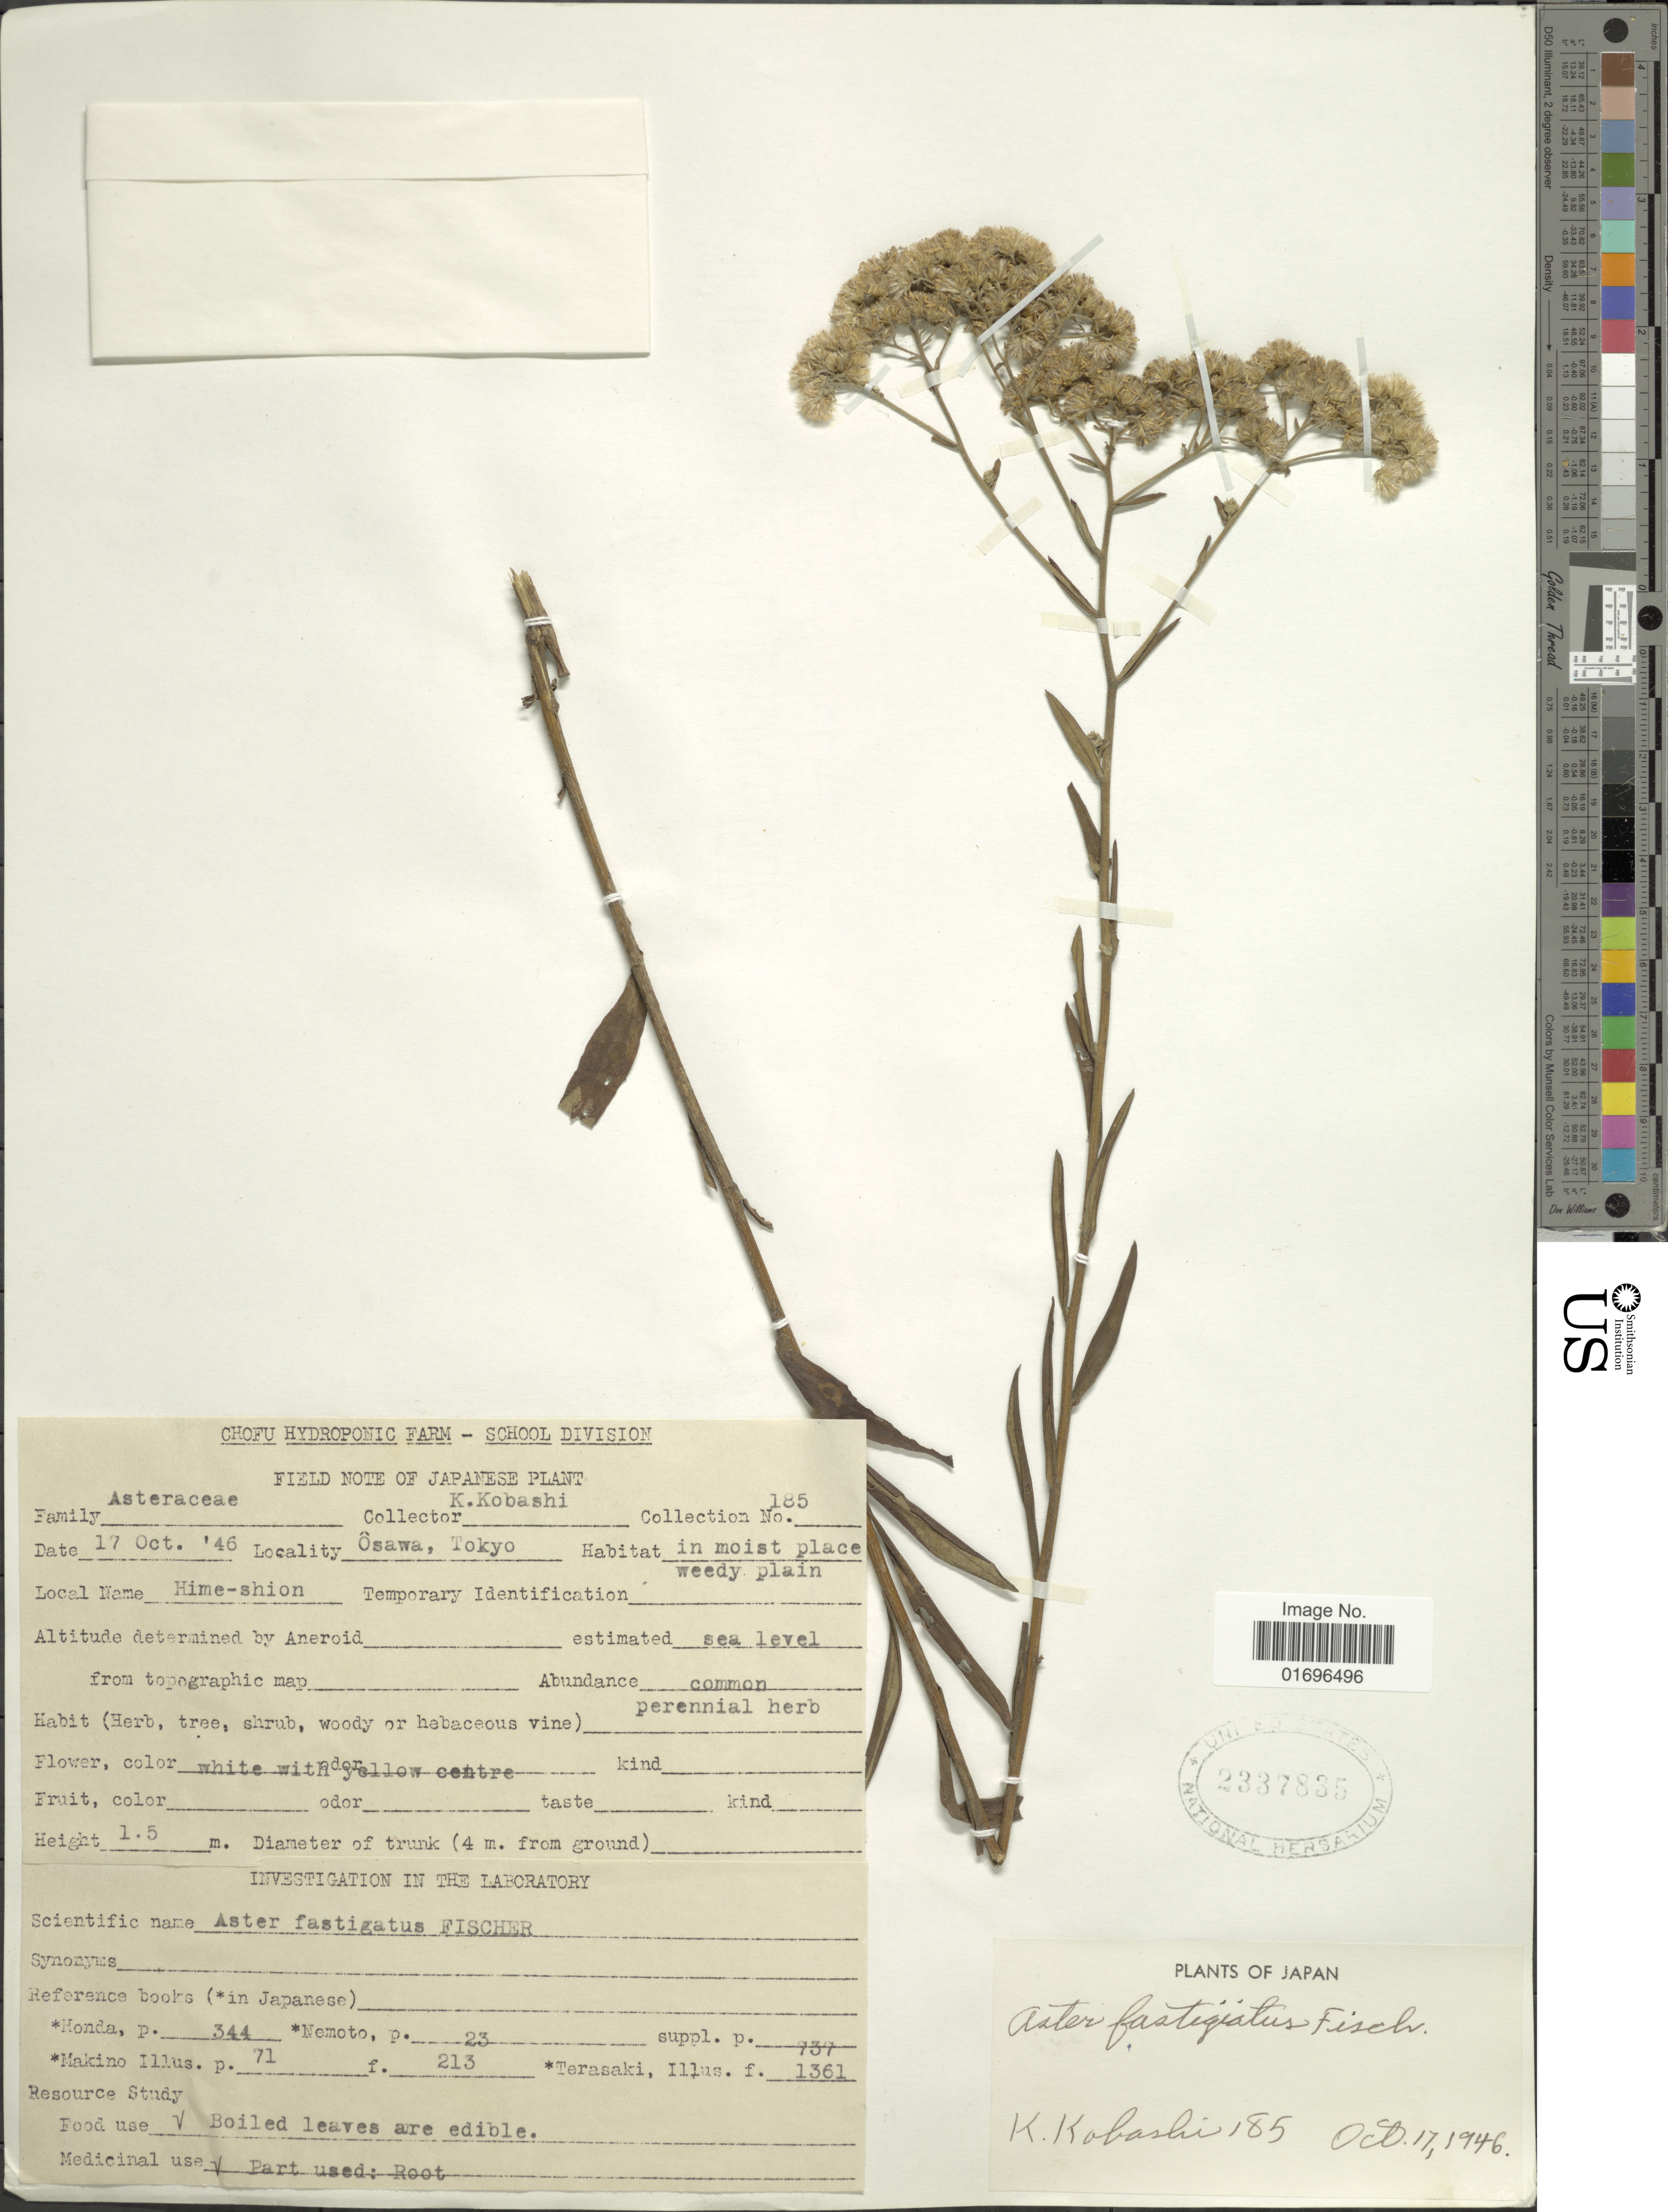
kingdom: Plantae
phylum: Tracheophyta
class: Magnoliopsida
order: Asterales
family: Asteraceae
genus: Aster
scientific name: Aster fastigiatus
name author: Fisch.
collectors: K. Kobashi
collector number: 185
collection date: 1946-10-17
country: Japan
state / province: Tokyo, Federal City of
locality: Osawa, Tokyo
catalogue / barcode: US 2337835